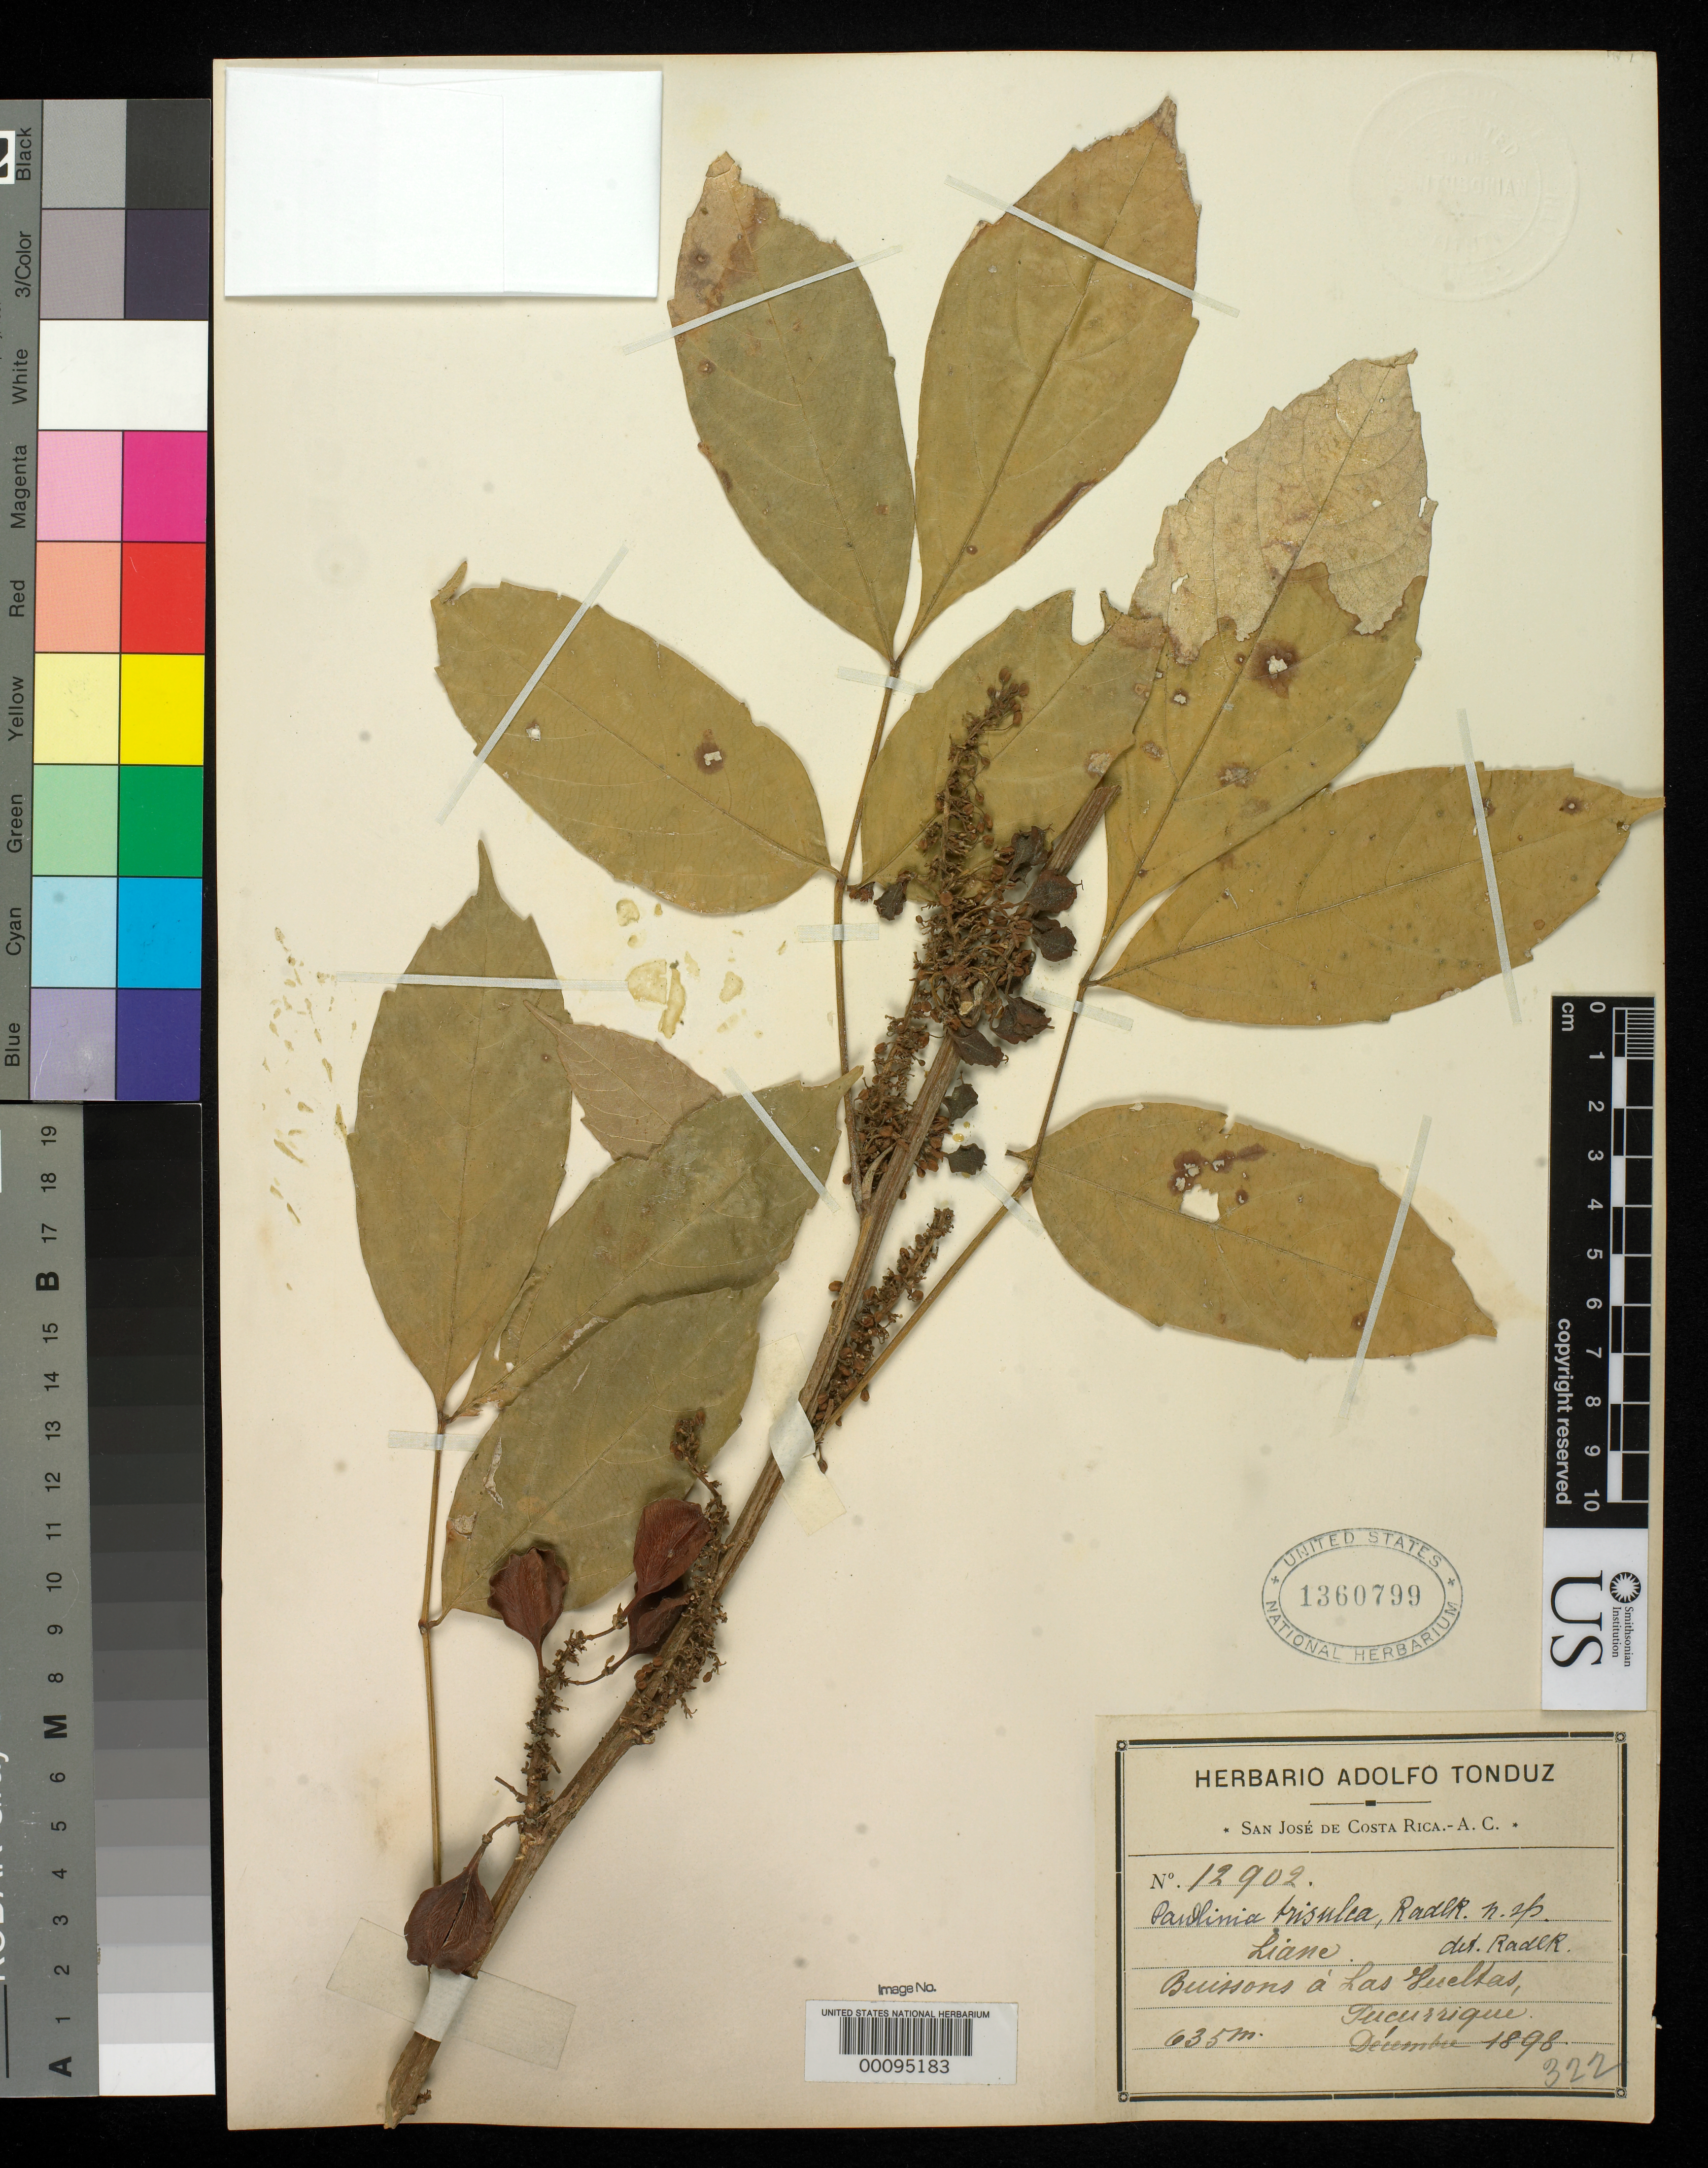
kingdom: Plantae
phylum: Tracheophyta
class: Magnoliopsida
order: Sapindales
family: Sapindaceae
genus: Paullinia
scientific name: Paullinia trisulca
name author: Radlk.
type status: Isotype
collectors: A. Tonduz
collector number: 12902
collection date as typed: Dec 1898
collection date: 1898-12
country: Costa Rica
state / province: San José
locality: Las Vueltas, Tucurrique.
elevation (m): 650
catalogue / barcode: US 1360799